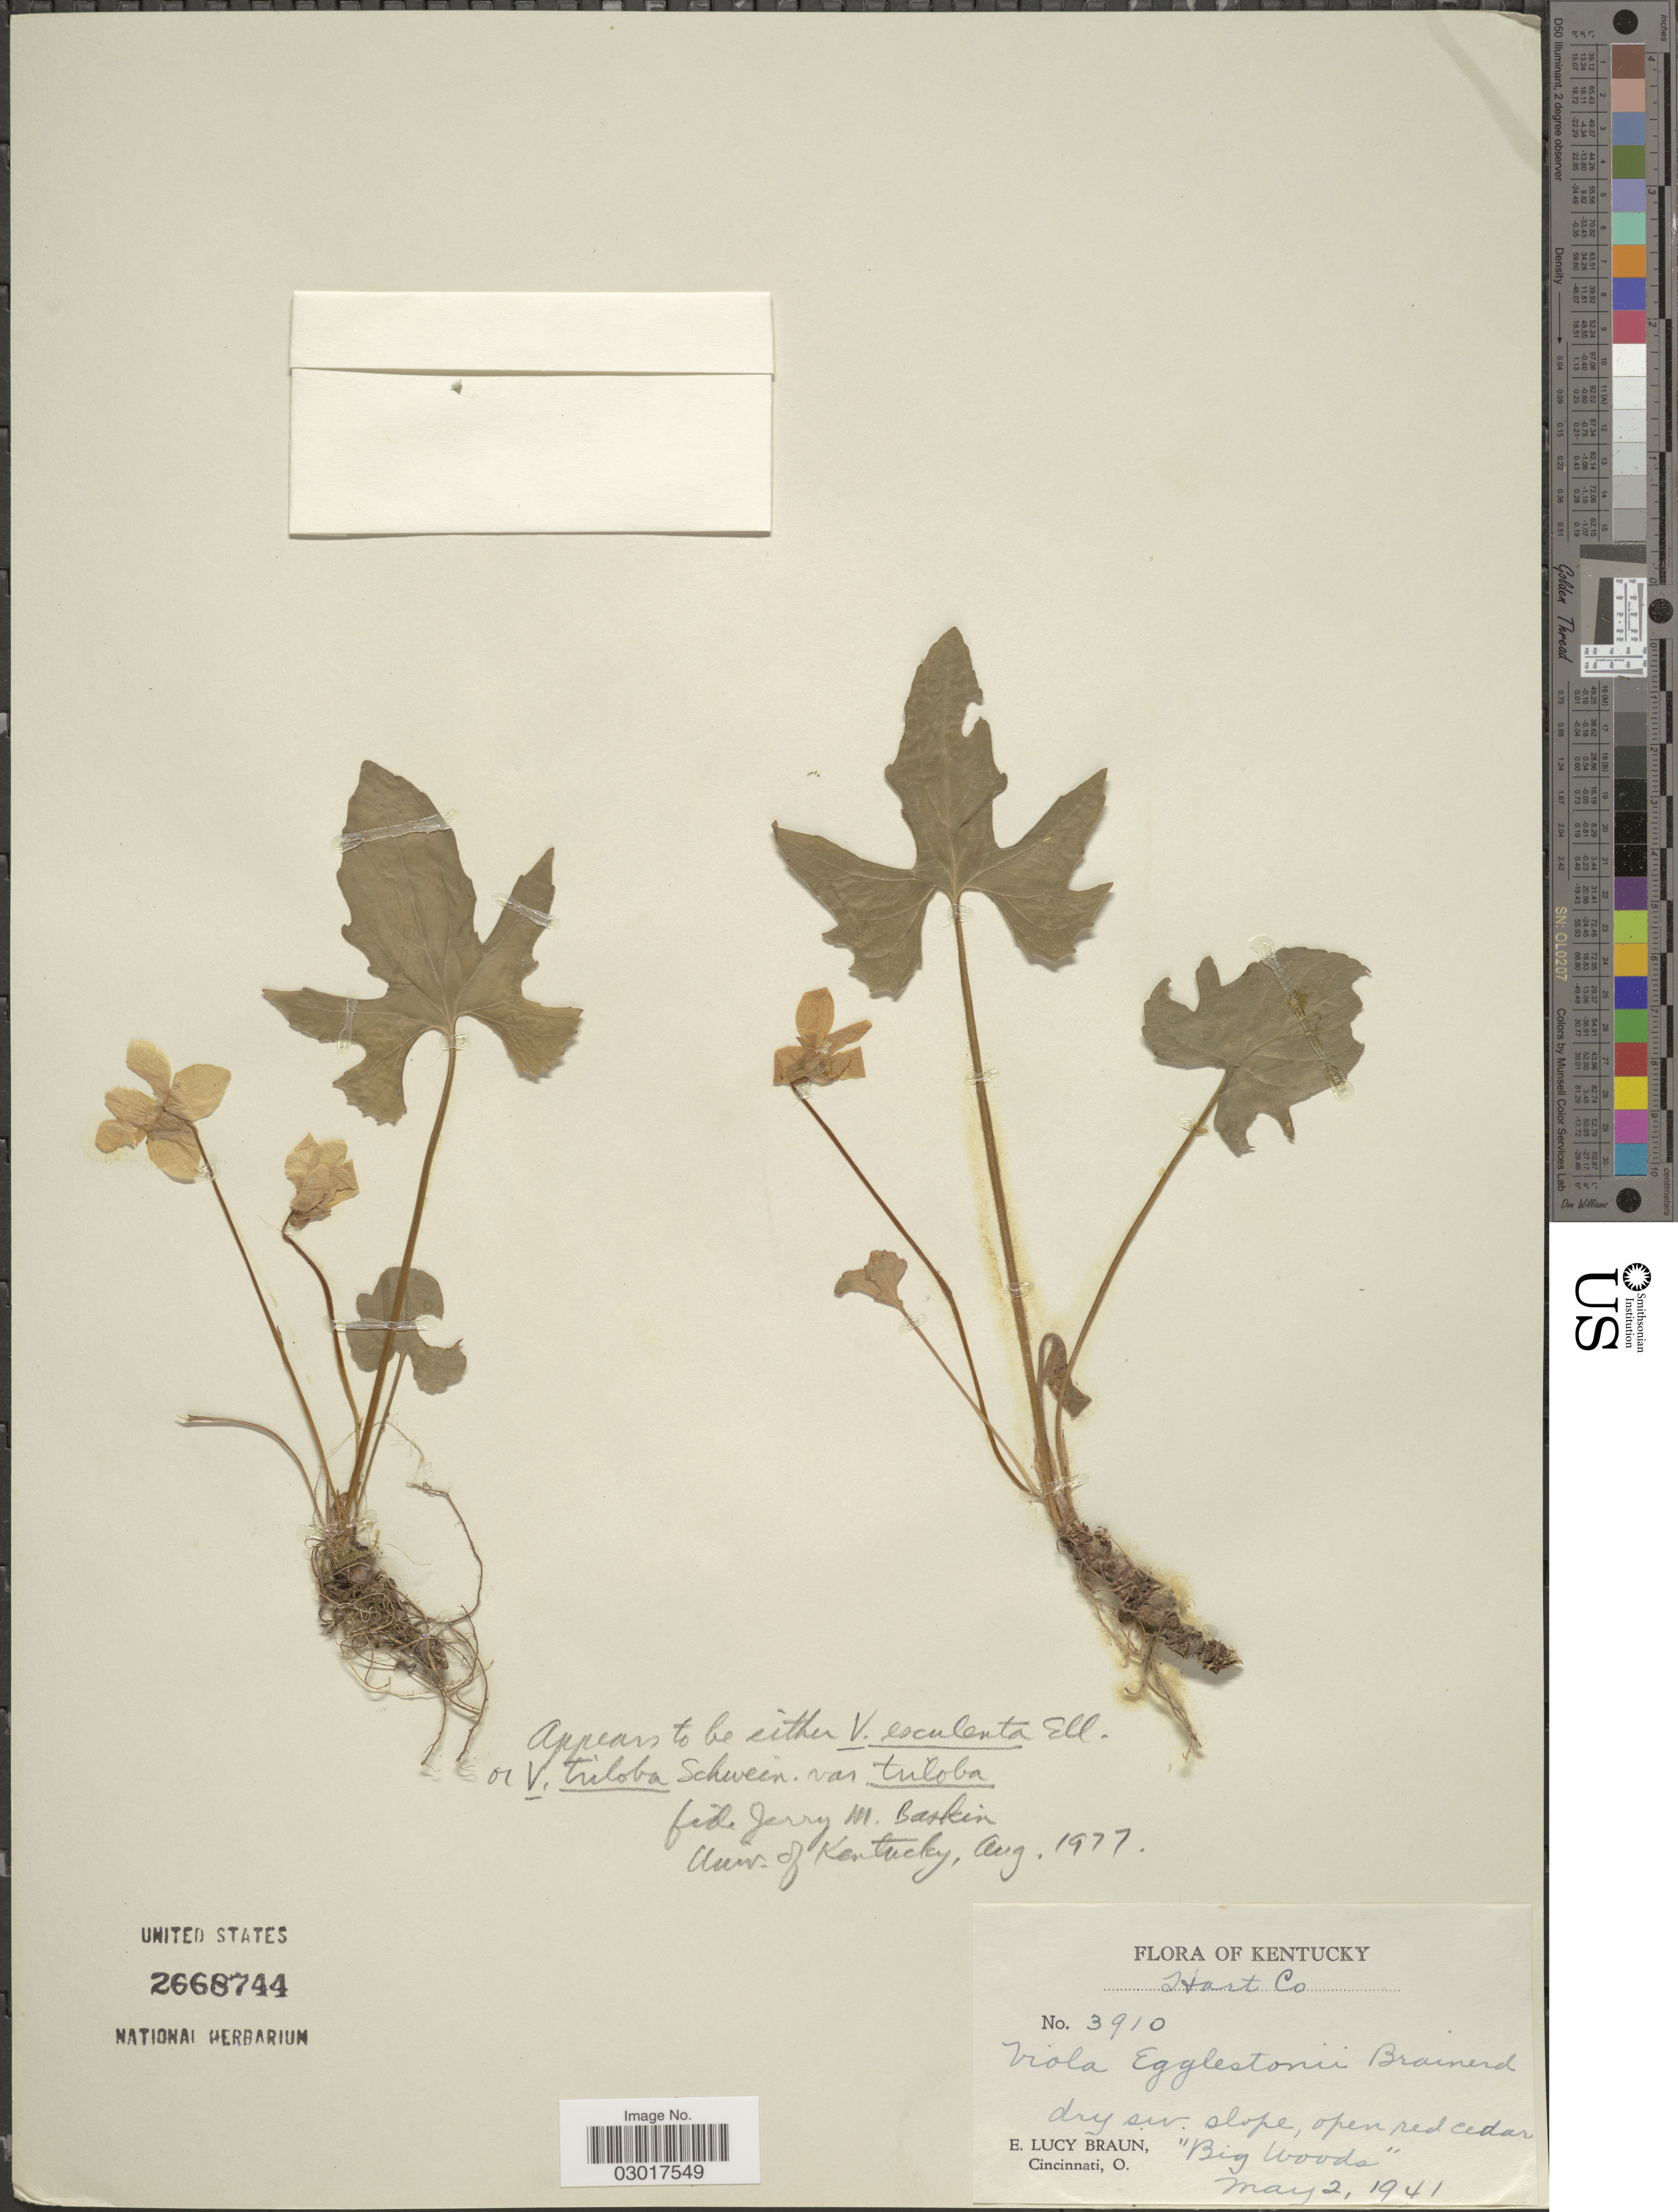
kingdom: Plantae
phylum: Tracheophyta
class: Magnoliopsida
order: Malpighiales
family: Violaceae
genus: Viola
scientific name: Viola triloba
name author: Schwein.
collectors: E. L. Braun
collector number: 3910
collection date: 1941-05-02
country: United States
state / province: Kentucky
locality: Hart Co. "Big Woods".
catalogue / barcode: US 2668744